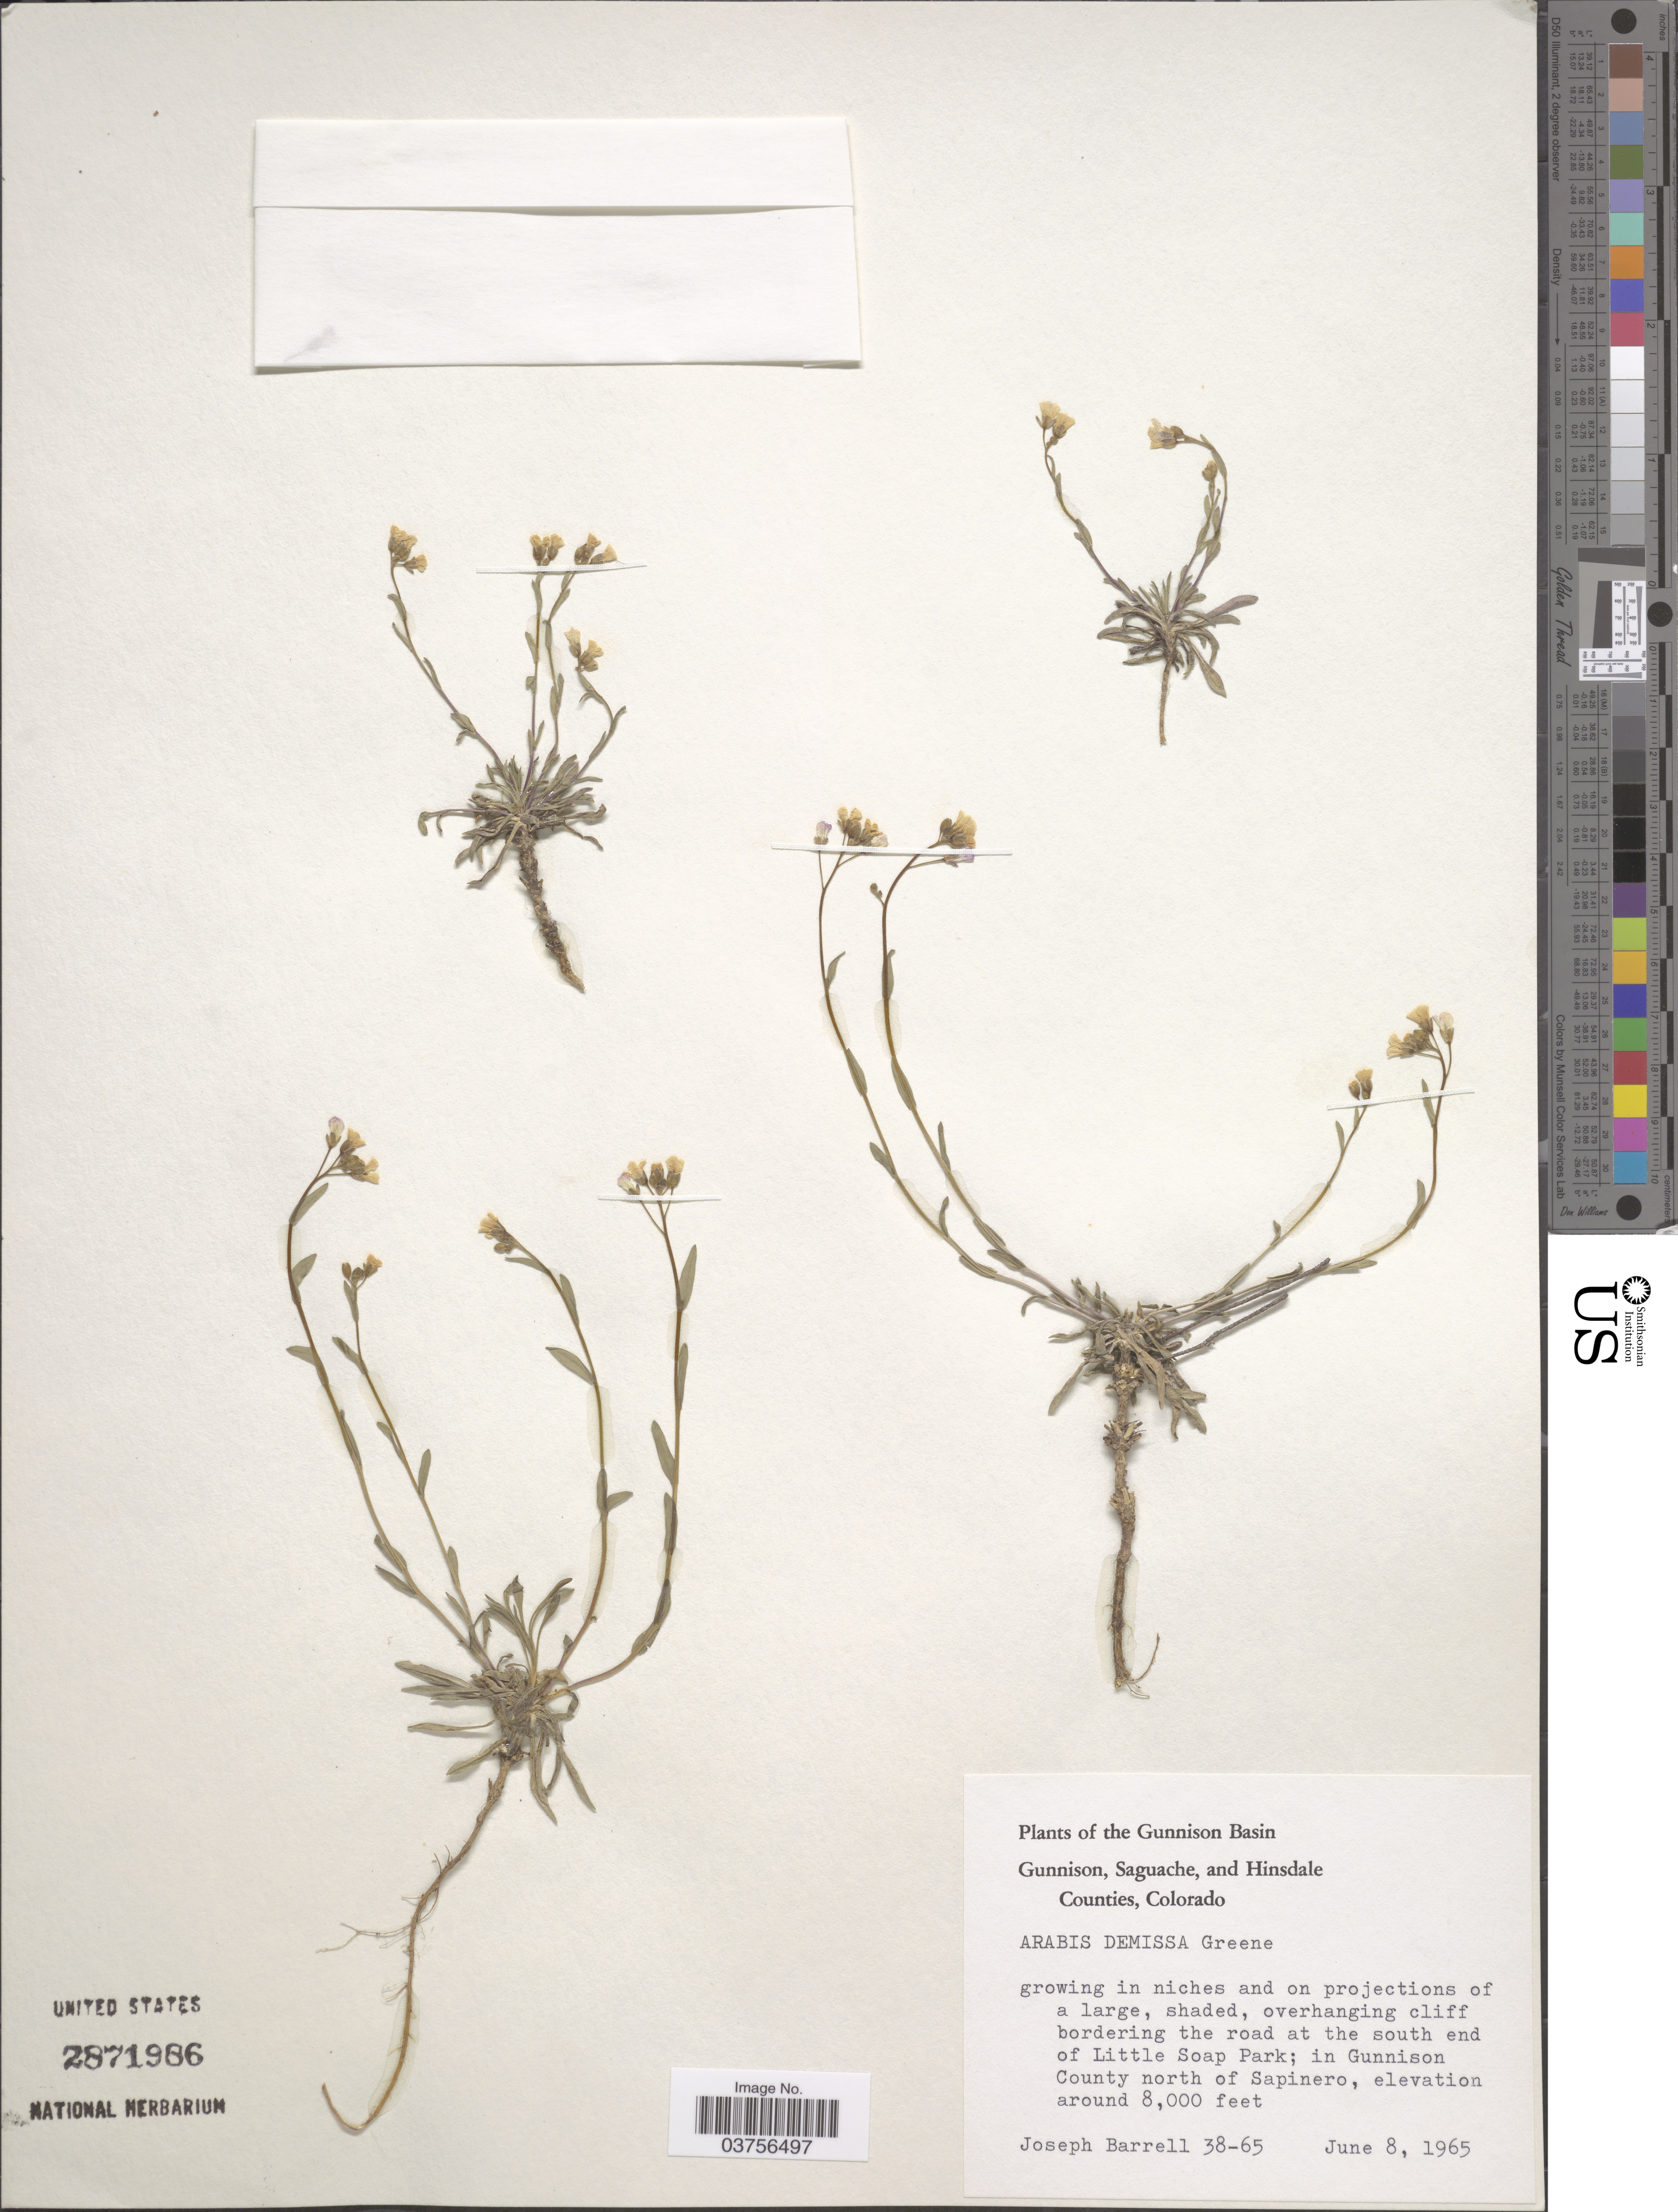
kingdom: Plantae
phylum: Tracheophyta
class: Magnoliopsida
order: Brassicales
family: Brassicaceae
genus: Arabis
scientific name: Arabis demissa var. demissa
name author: Greene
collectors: J. Barrell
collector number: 38-65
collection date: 1965-06-08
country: United States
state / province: Colorado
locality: The Gunnison Basin. Overhanging cliff bordering the road at the south end of Little Soap Park; in Gunnison County north of Sapinero.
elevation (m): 2438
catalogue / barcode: US 2871986